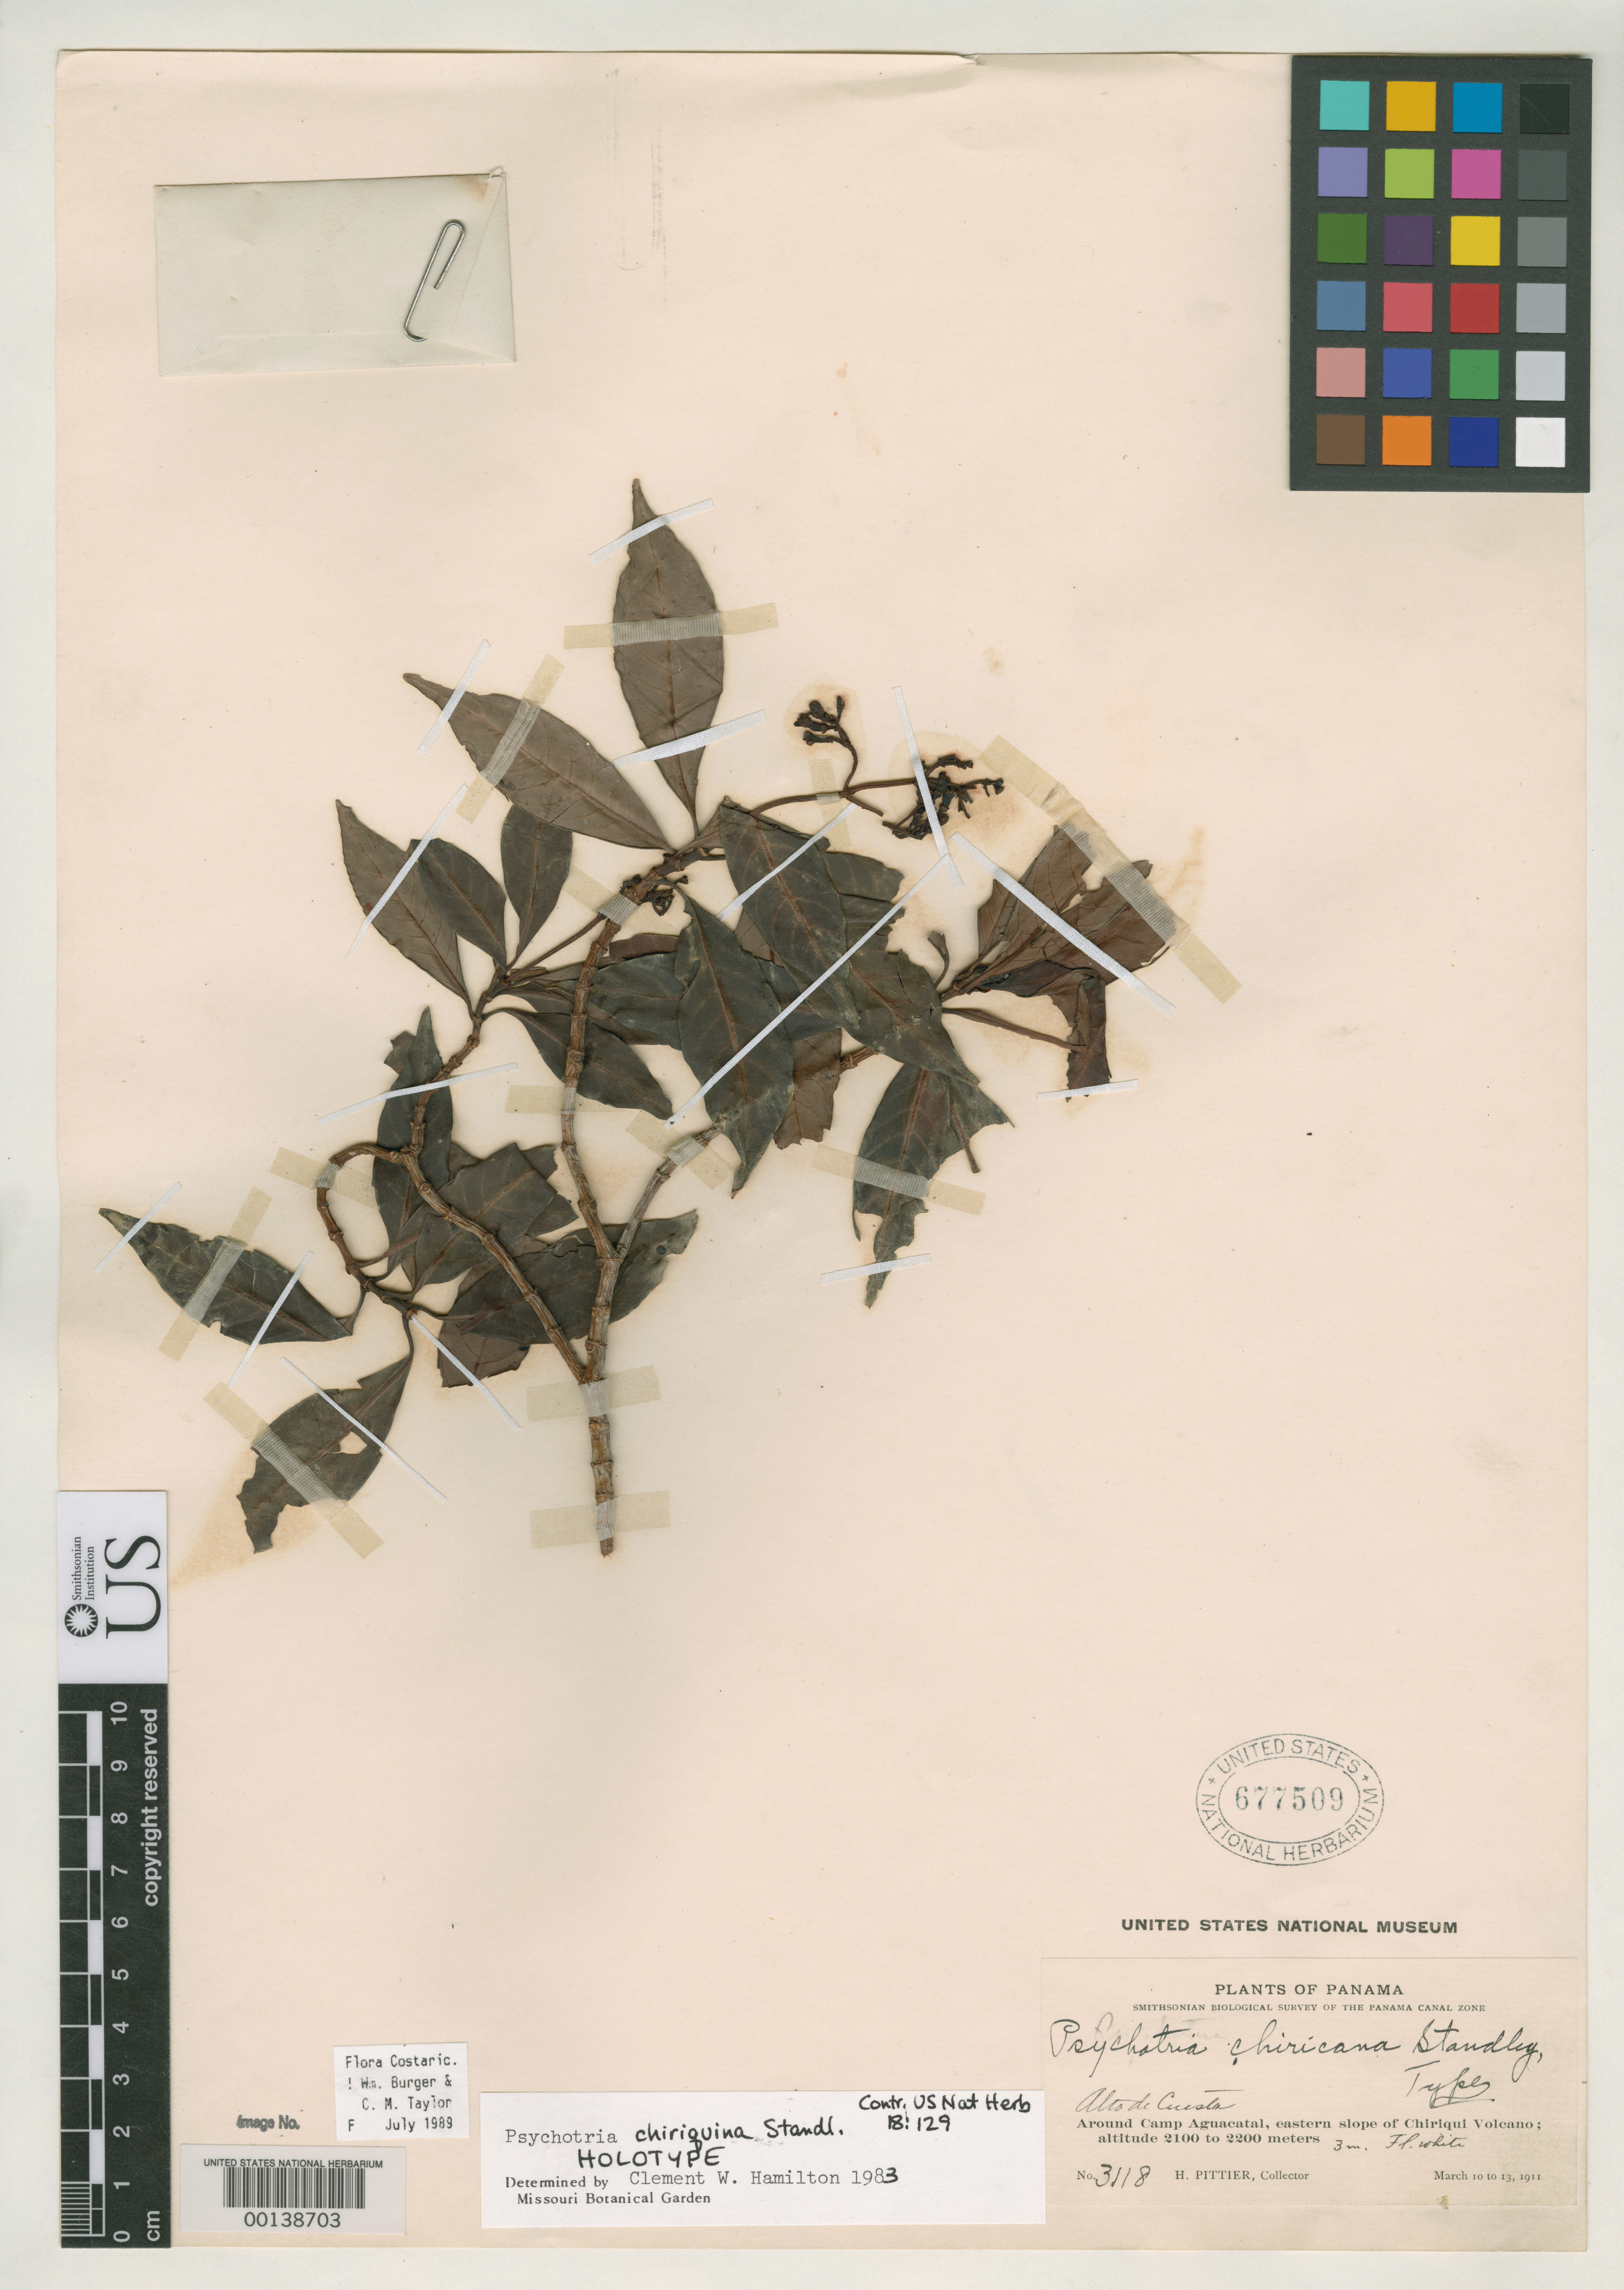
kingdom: Plantae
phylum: Tracheophyta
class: Magnoliopsida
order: Gentianales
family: Rubiaceae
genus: Psychotria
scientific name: Psychotria chiriquina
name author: Standl.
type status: Holotype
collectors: H. F. Pittier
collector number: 3118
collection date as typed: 10 Mar 1911 to 13 Mar 1911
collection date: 1911-03-10/1911-03-13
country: Panama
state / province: Chiriquí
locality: Around Camp Aguacatal, E slope of Chiriqui Volcano.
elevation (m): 2100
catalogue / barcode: US 677509